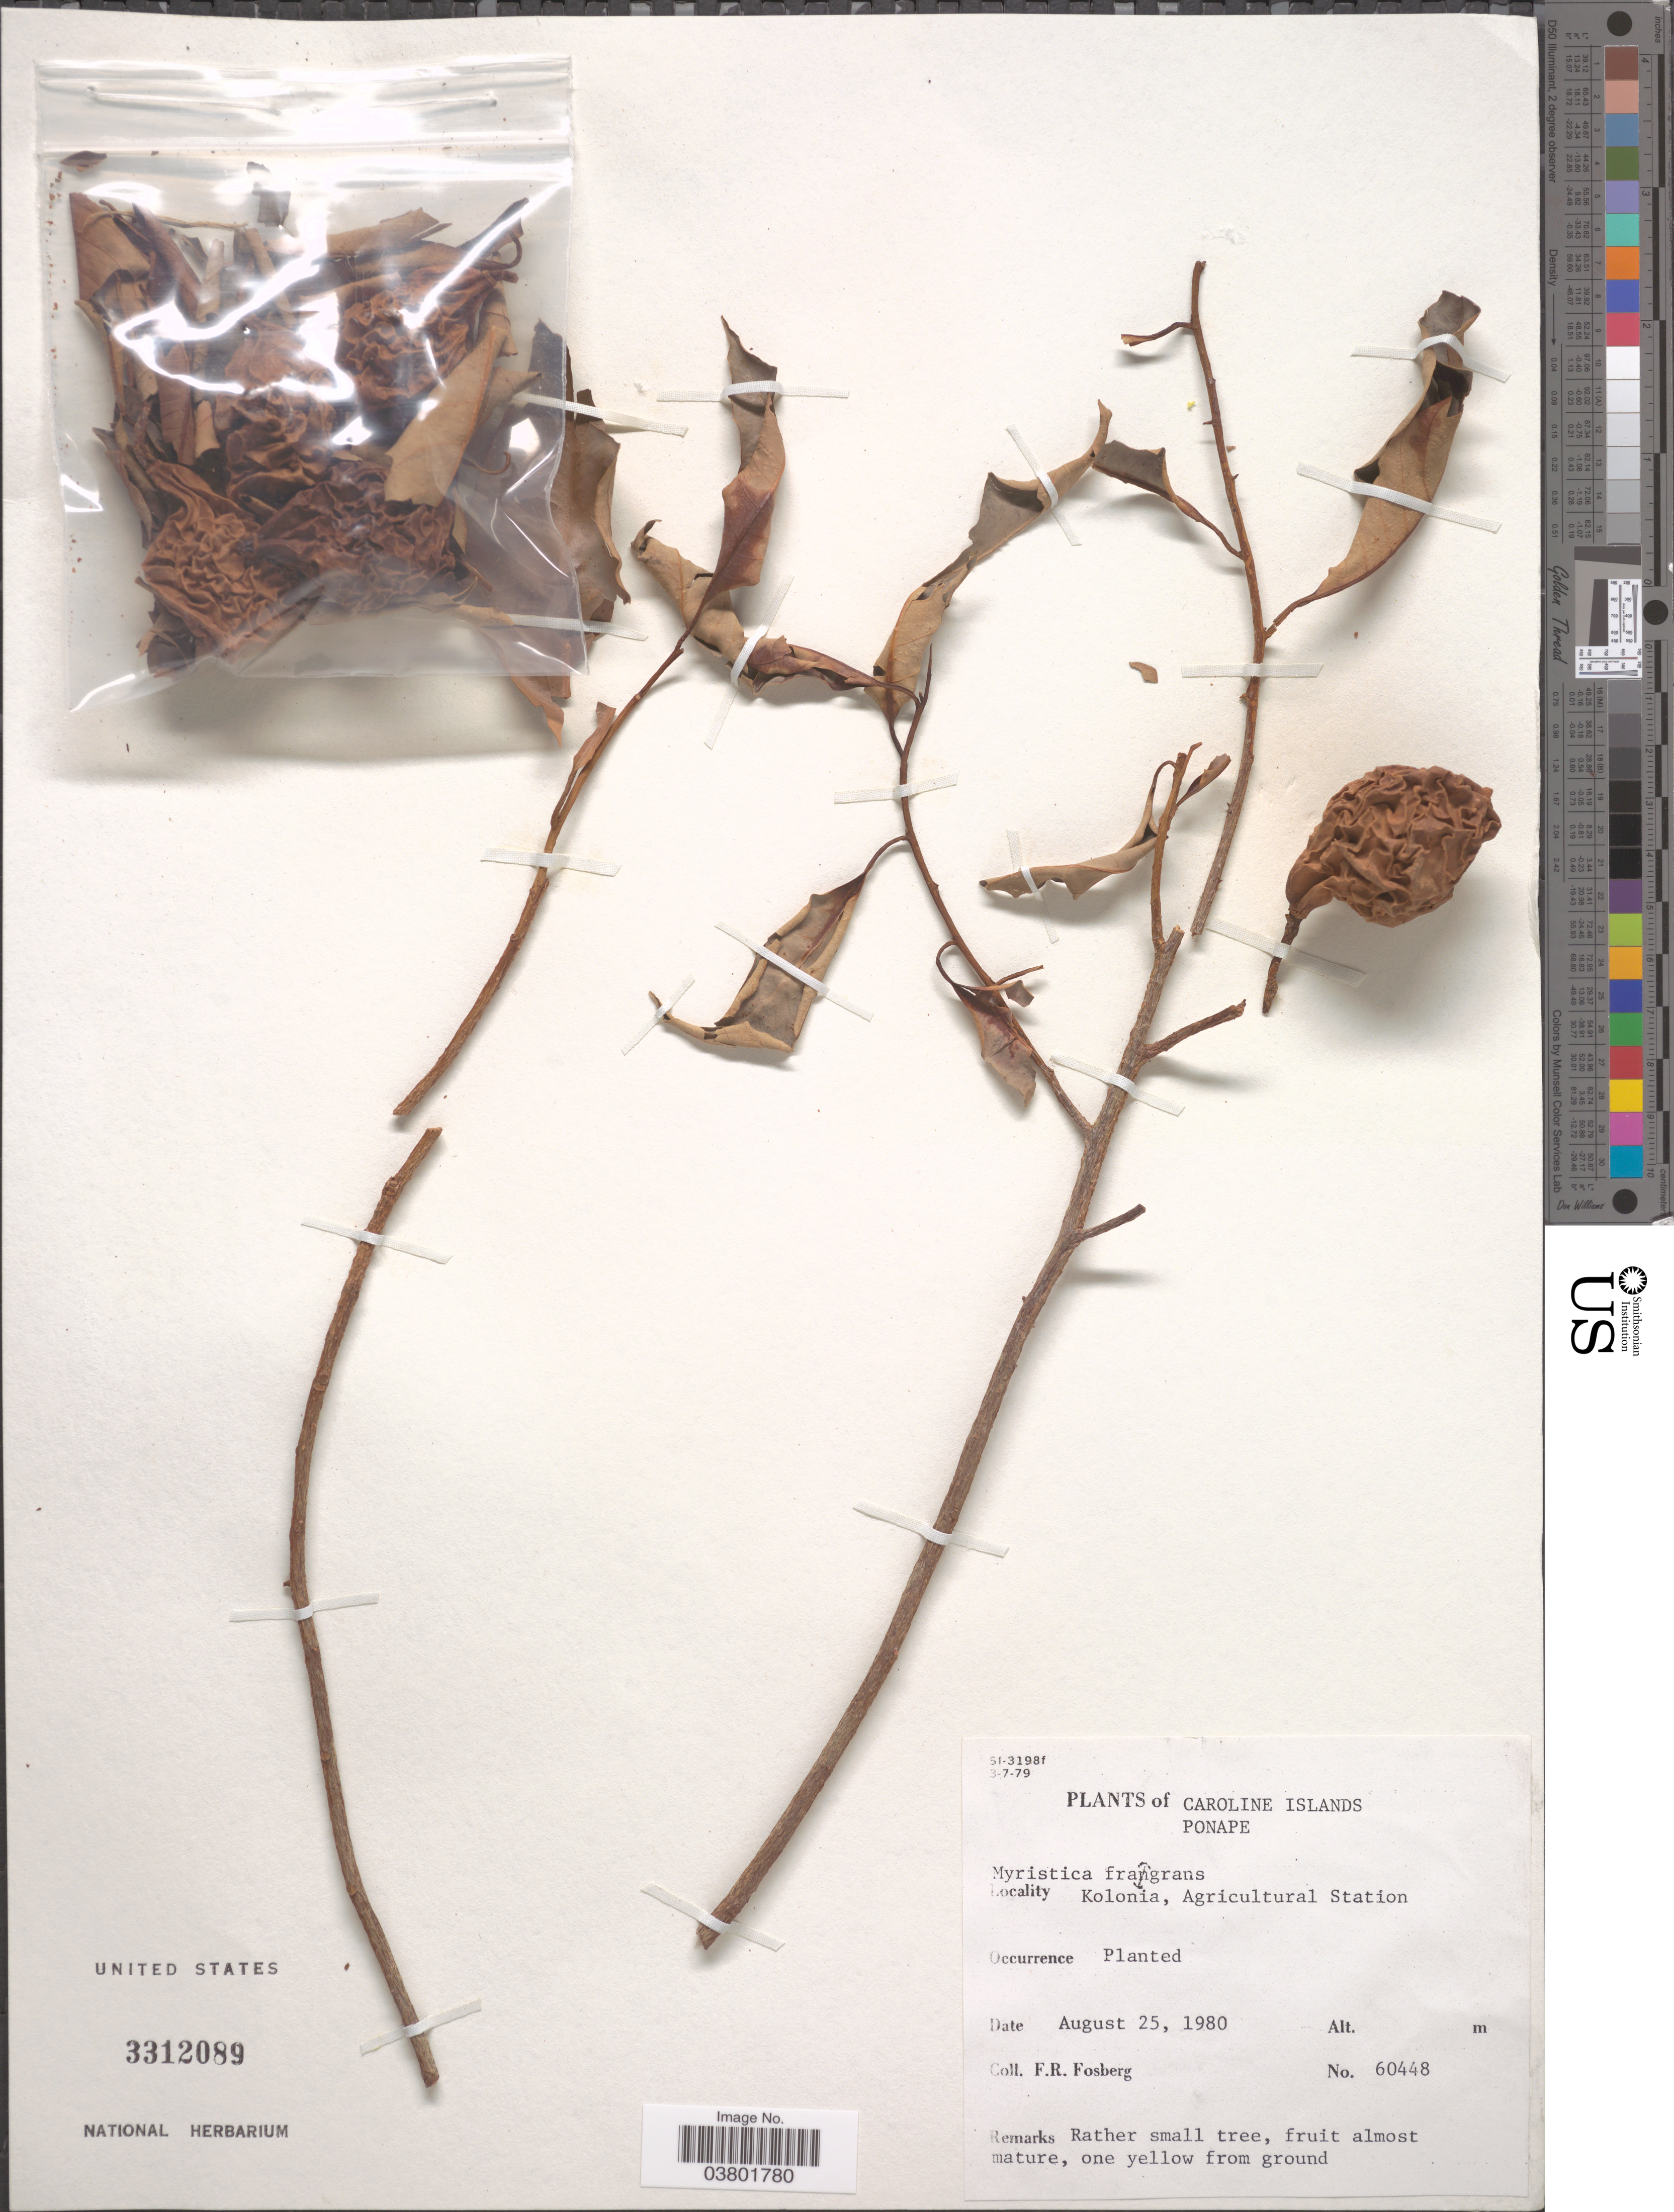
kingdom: Plantae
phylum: Tracheophyta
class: Magnoliopsida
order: Magnoliales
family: Myristicaceae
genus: Myristica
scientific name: Myristica fragrans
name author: Houtt.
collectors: F. R. Fosberg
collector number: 60448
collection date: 1980-08-25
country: Micronesia, Federated States of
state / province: Pohnpei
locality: Caroline Islands. Ponape. Kolonia, Agricultural Station.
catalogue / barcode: US 3312089